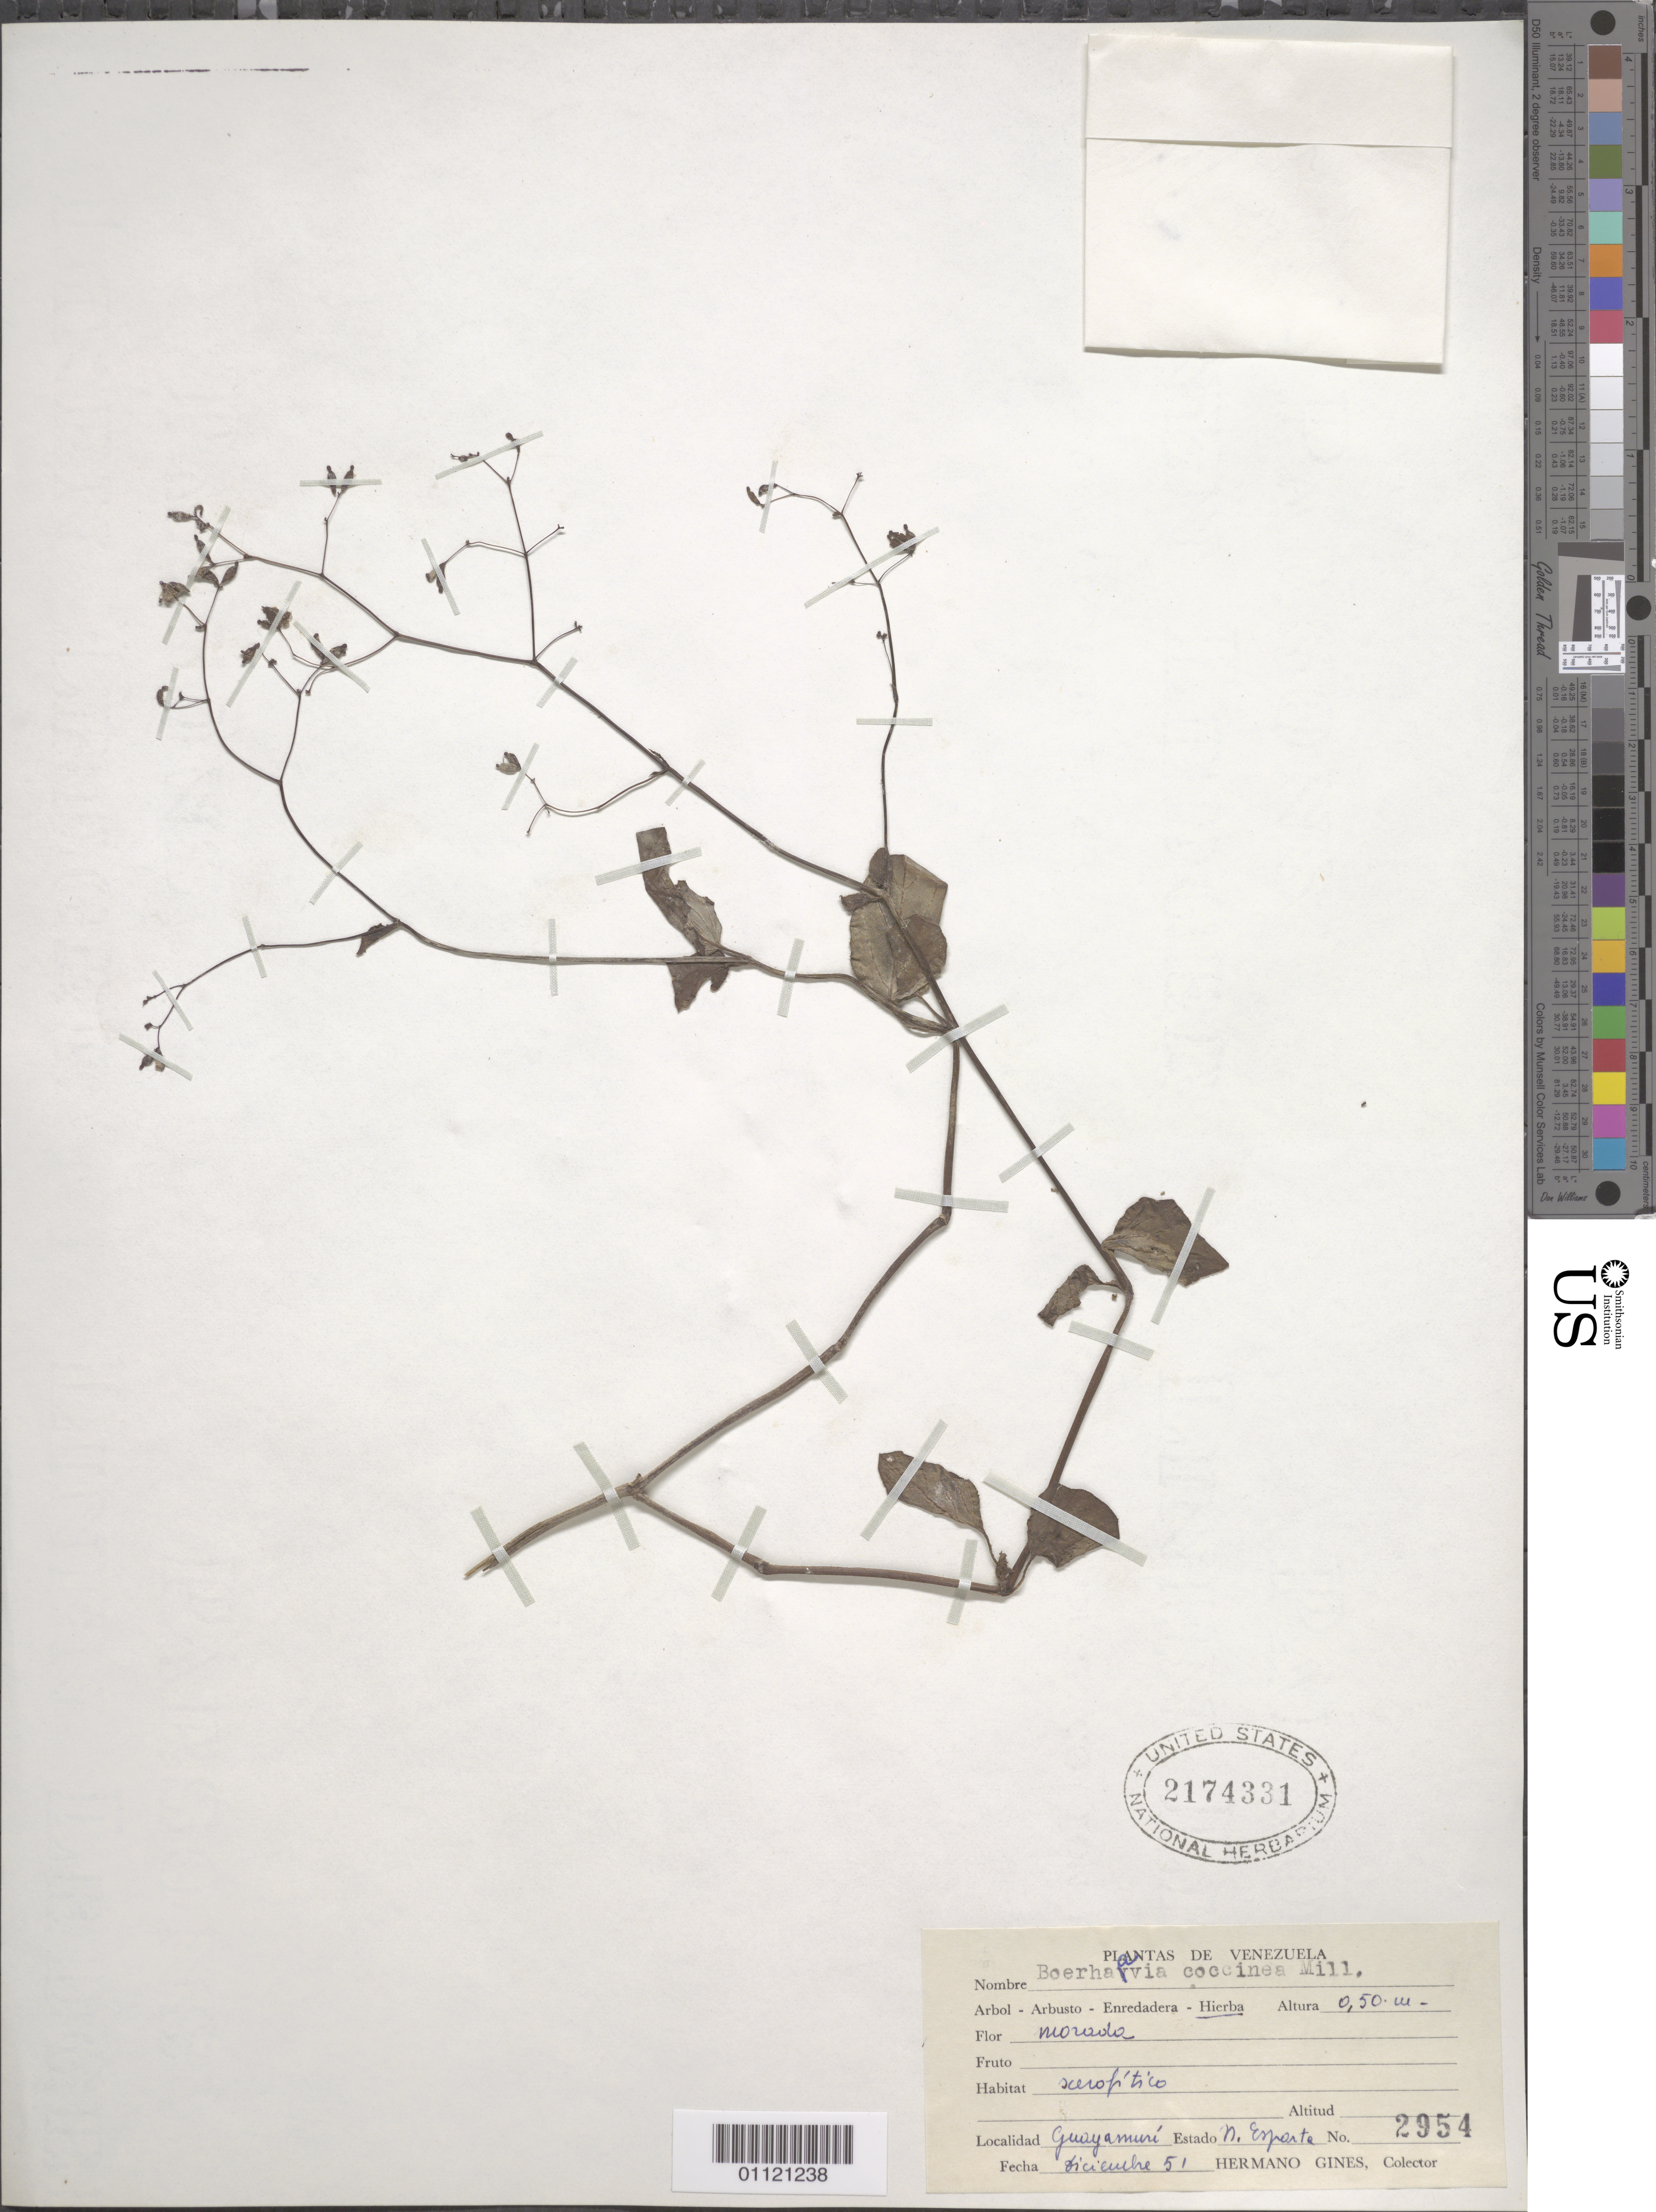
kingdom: Plantae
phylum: Tracheophyta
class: Magnoliopsida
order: Caryophyllales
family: Nyctaginaceae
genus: Boerhavia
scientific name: Boerhavia coccinea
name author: Mill.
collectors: Bro. Gines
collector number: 2954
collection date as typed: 01 Dec 1951 to 31 Dec 1951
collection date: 1951-12-01/1951-12-31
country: Venezuela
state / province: Nueva Esparta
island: Margarita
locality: Guayamuri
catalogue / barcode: US 2174331